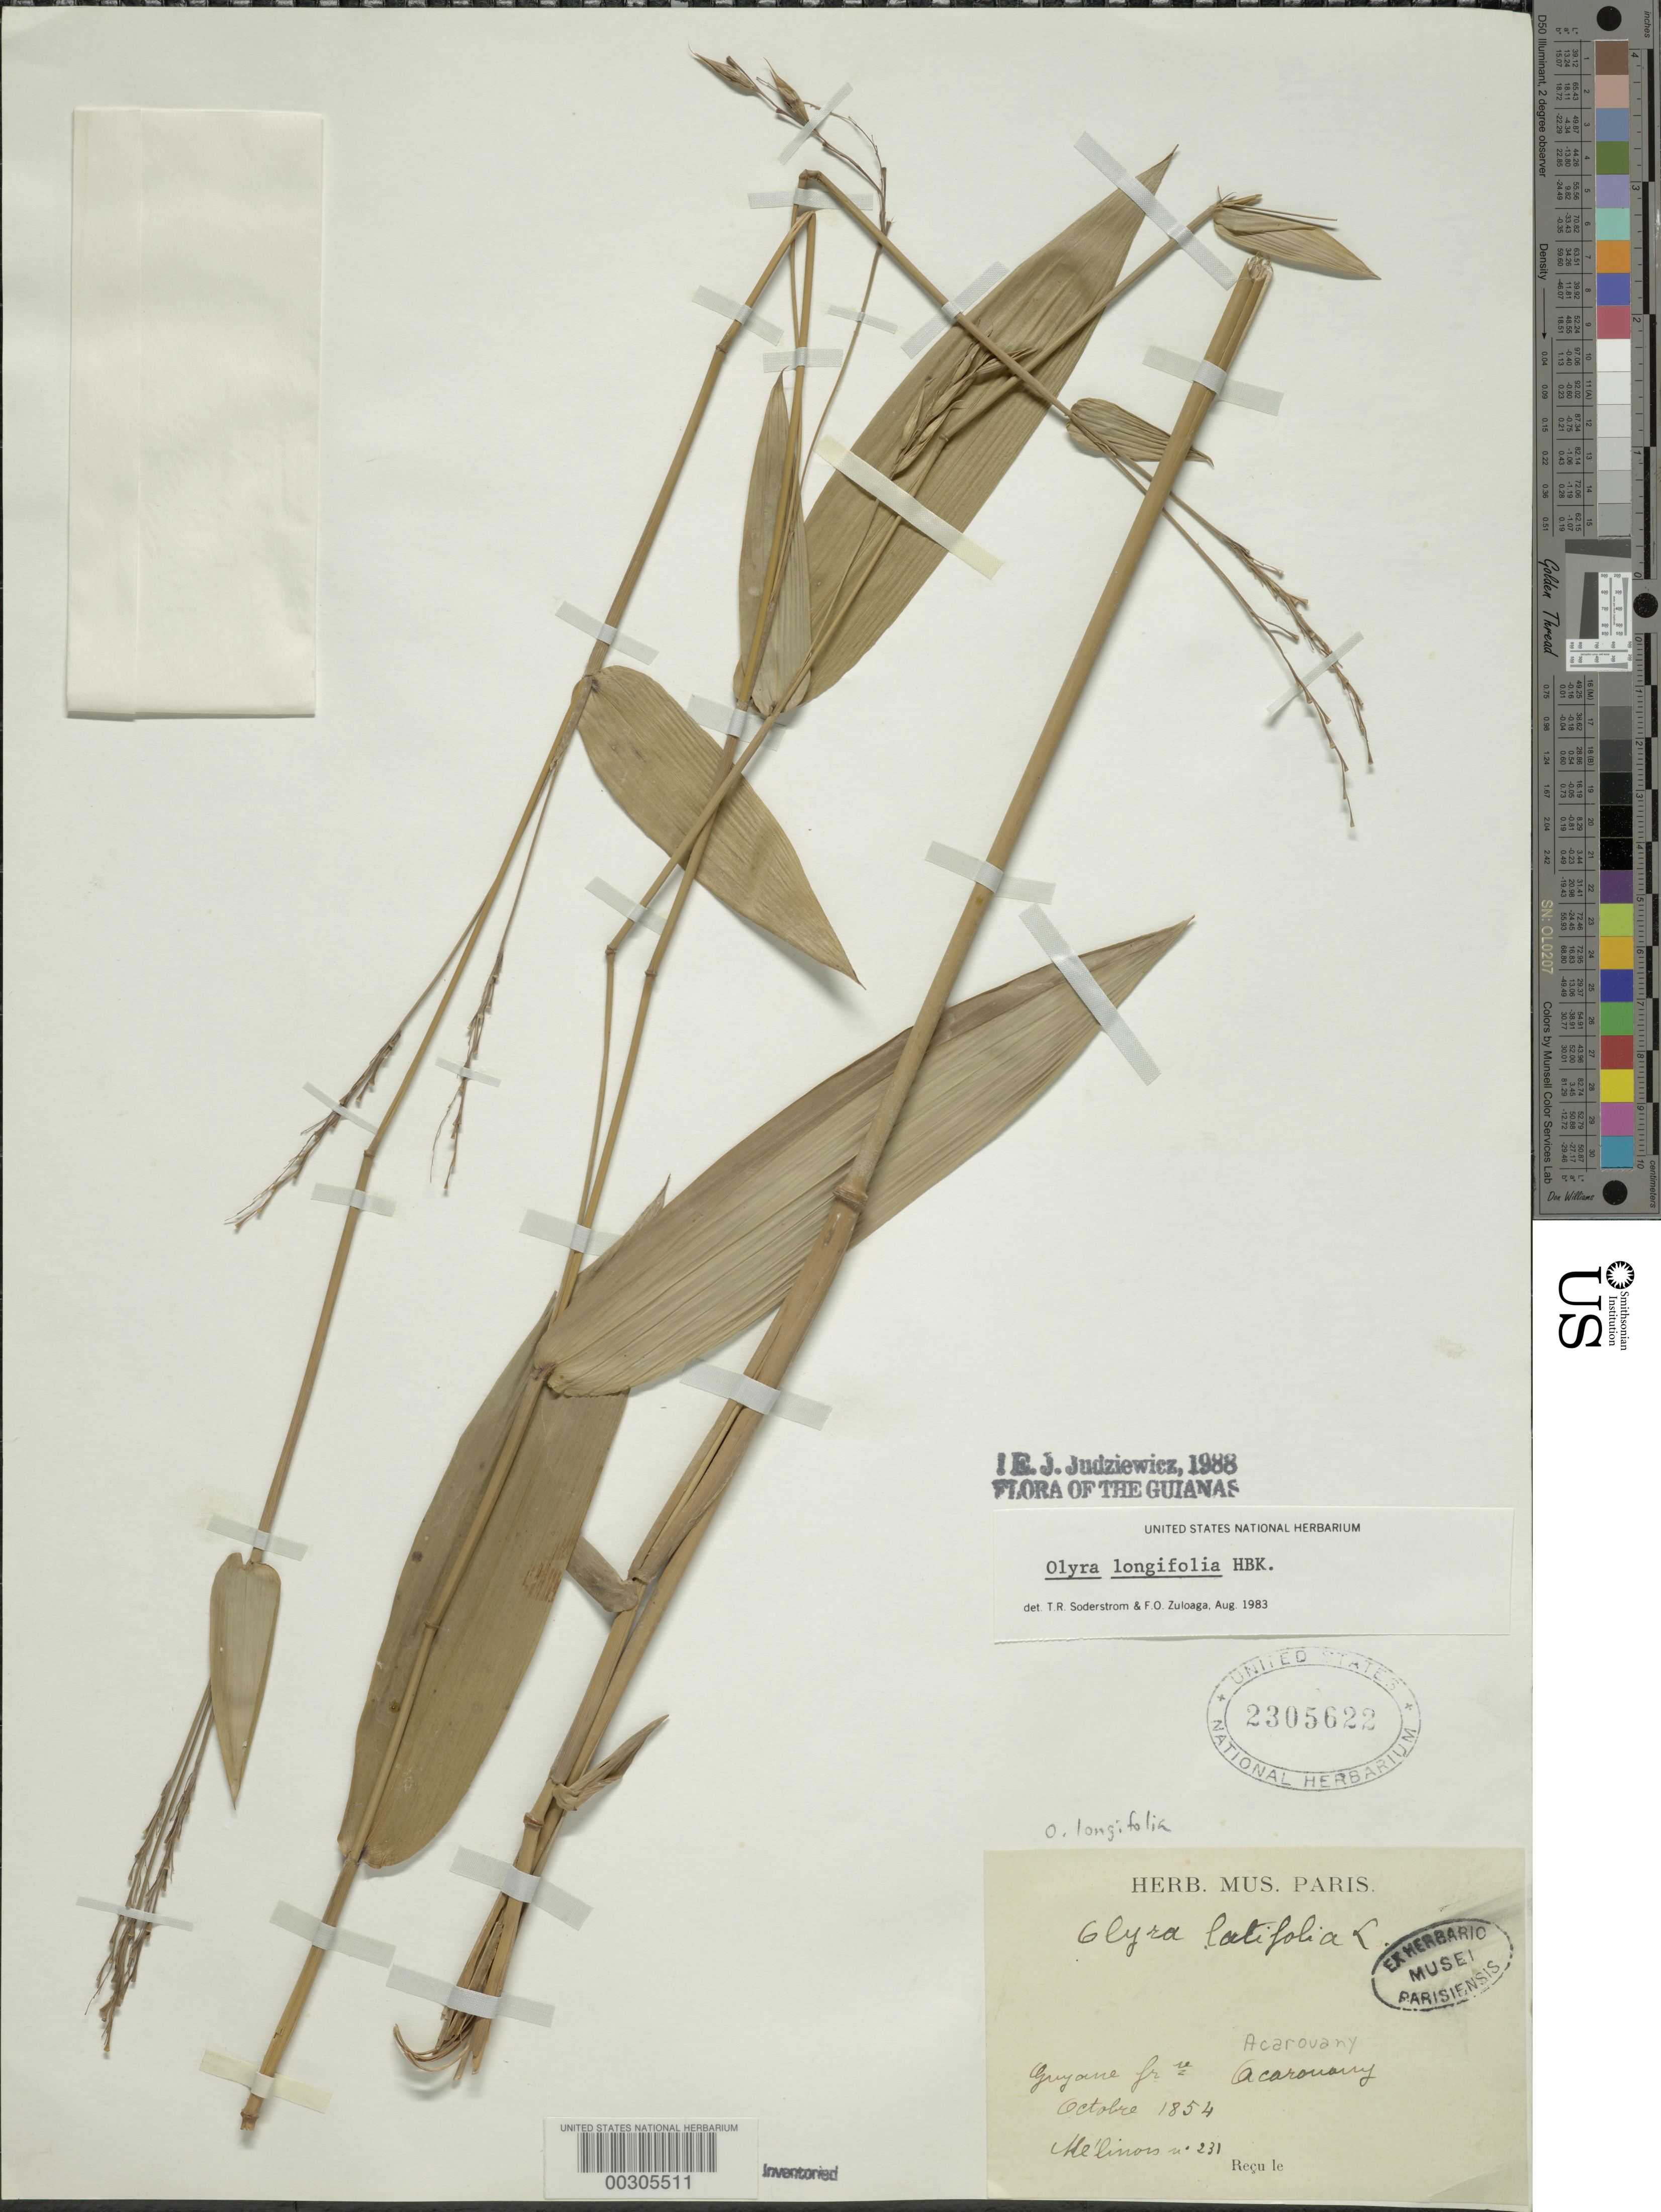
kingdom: Plantae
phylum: Tracheophyta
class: Liliopsida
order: Poales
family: Poaceae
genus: Olyra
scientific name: Olyra longifolia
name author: Kunth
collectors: M. Melinon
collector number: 231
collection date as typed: Oct 1854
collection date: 1854-10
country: French Guiana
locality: Acarovany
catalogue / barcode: US 2305622